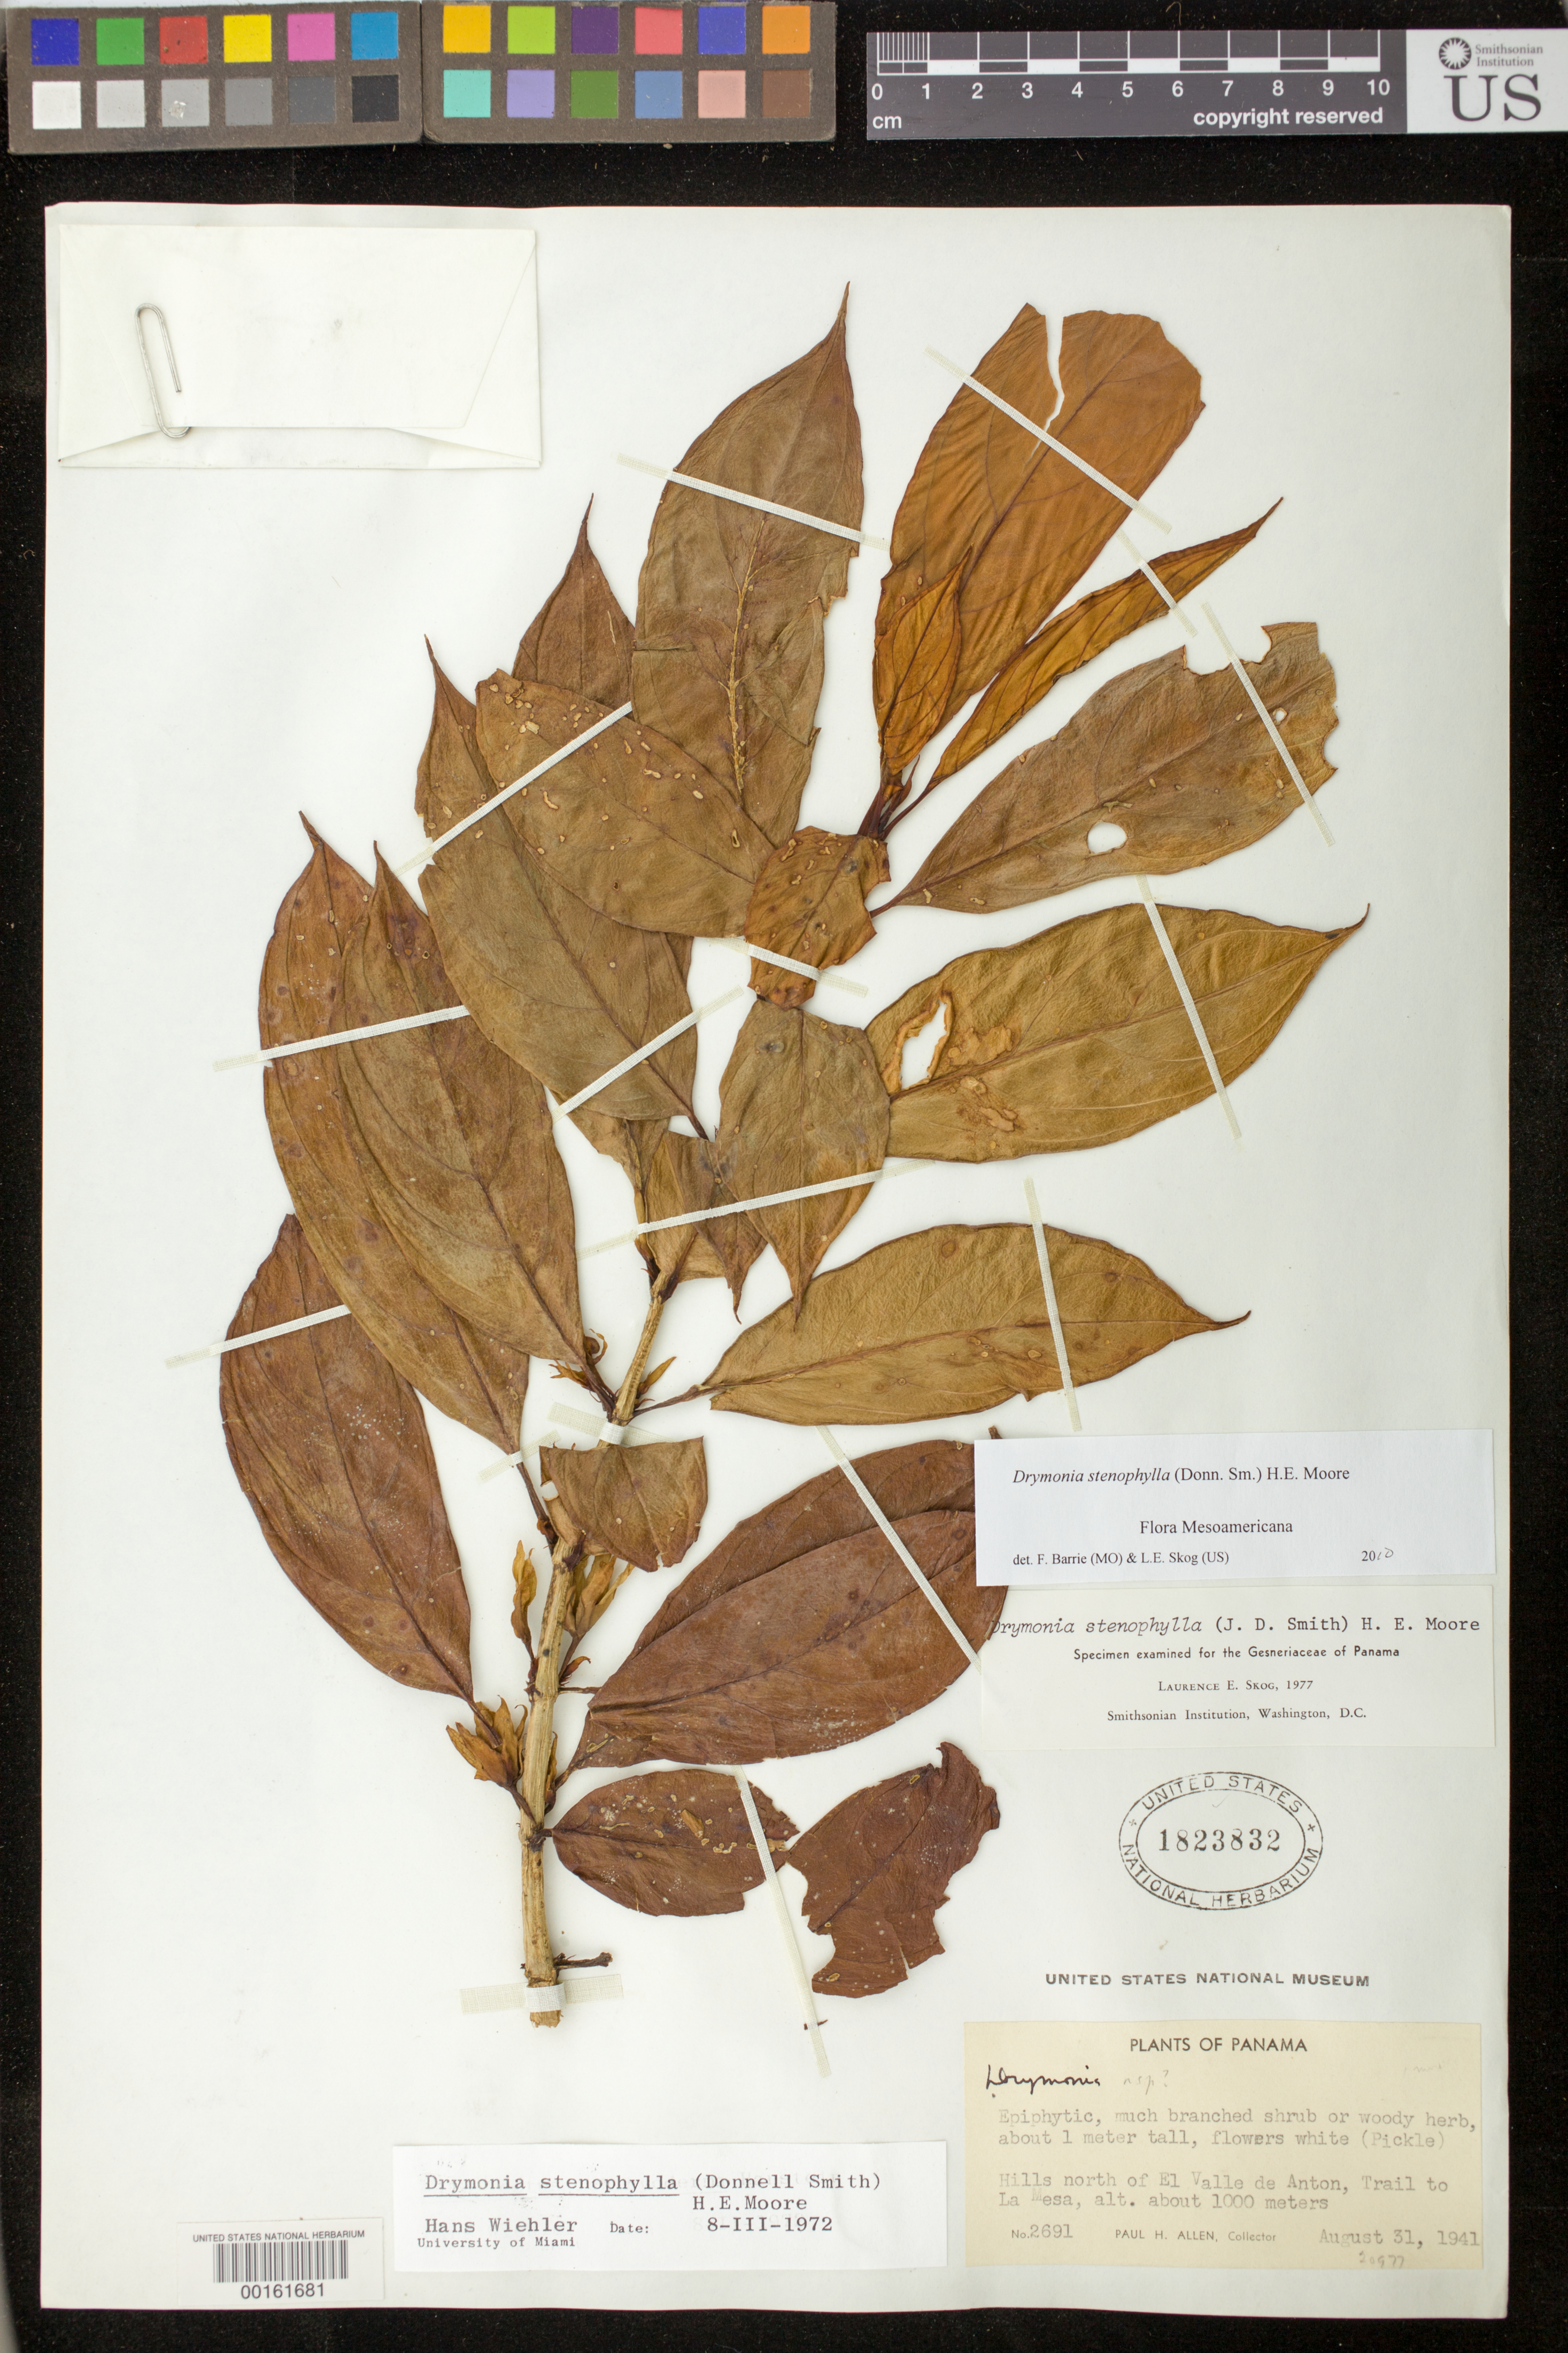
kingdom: Plantae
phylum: Tracheophyta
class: Magnoliopsida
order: Lamiales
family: Gesneriaceae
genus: Drymonia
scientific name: Drymonia stenophylla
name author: (Donn. Sm.) H.E. Moore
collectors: P. H. Allen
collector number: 2691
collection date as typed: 31 Aug 1941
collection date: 1941-08-31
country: Panama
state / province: Coclé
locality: Hills N of El Valle de Anton, trail to La Mesa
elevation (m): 1000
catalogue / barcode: US 1823832